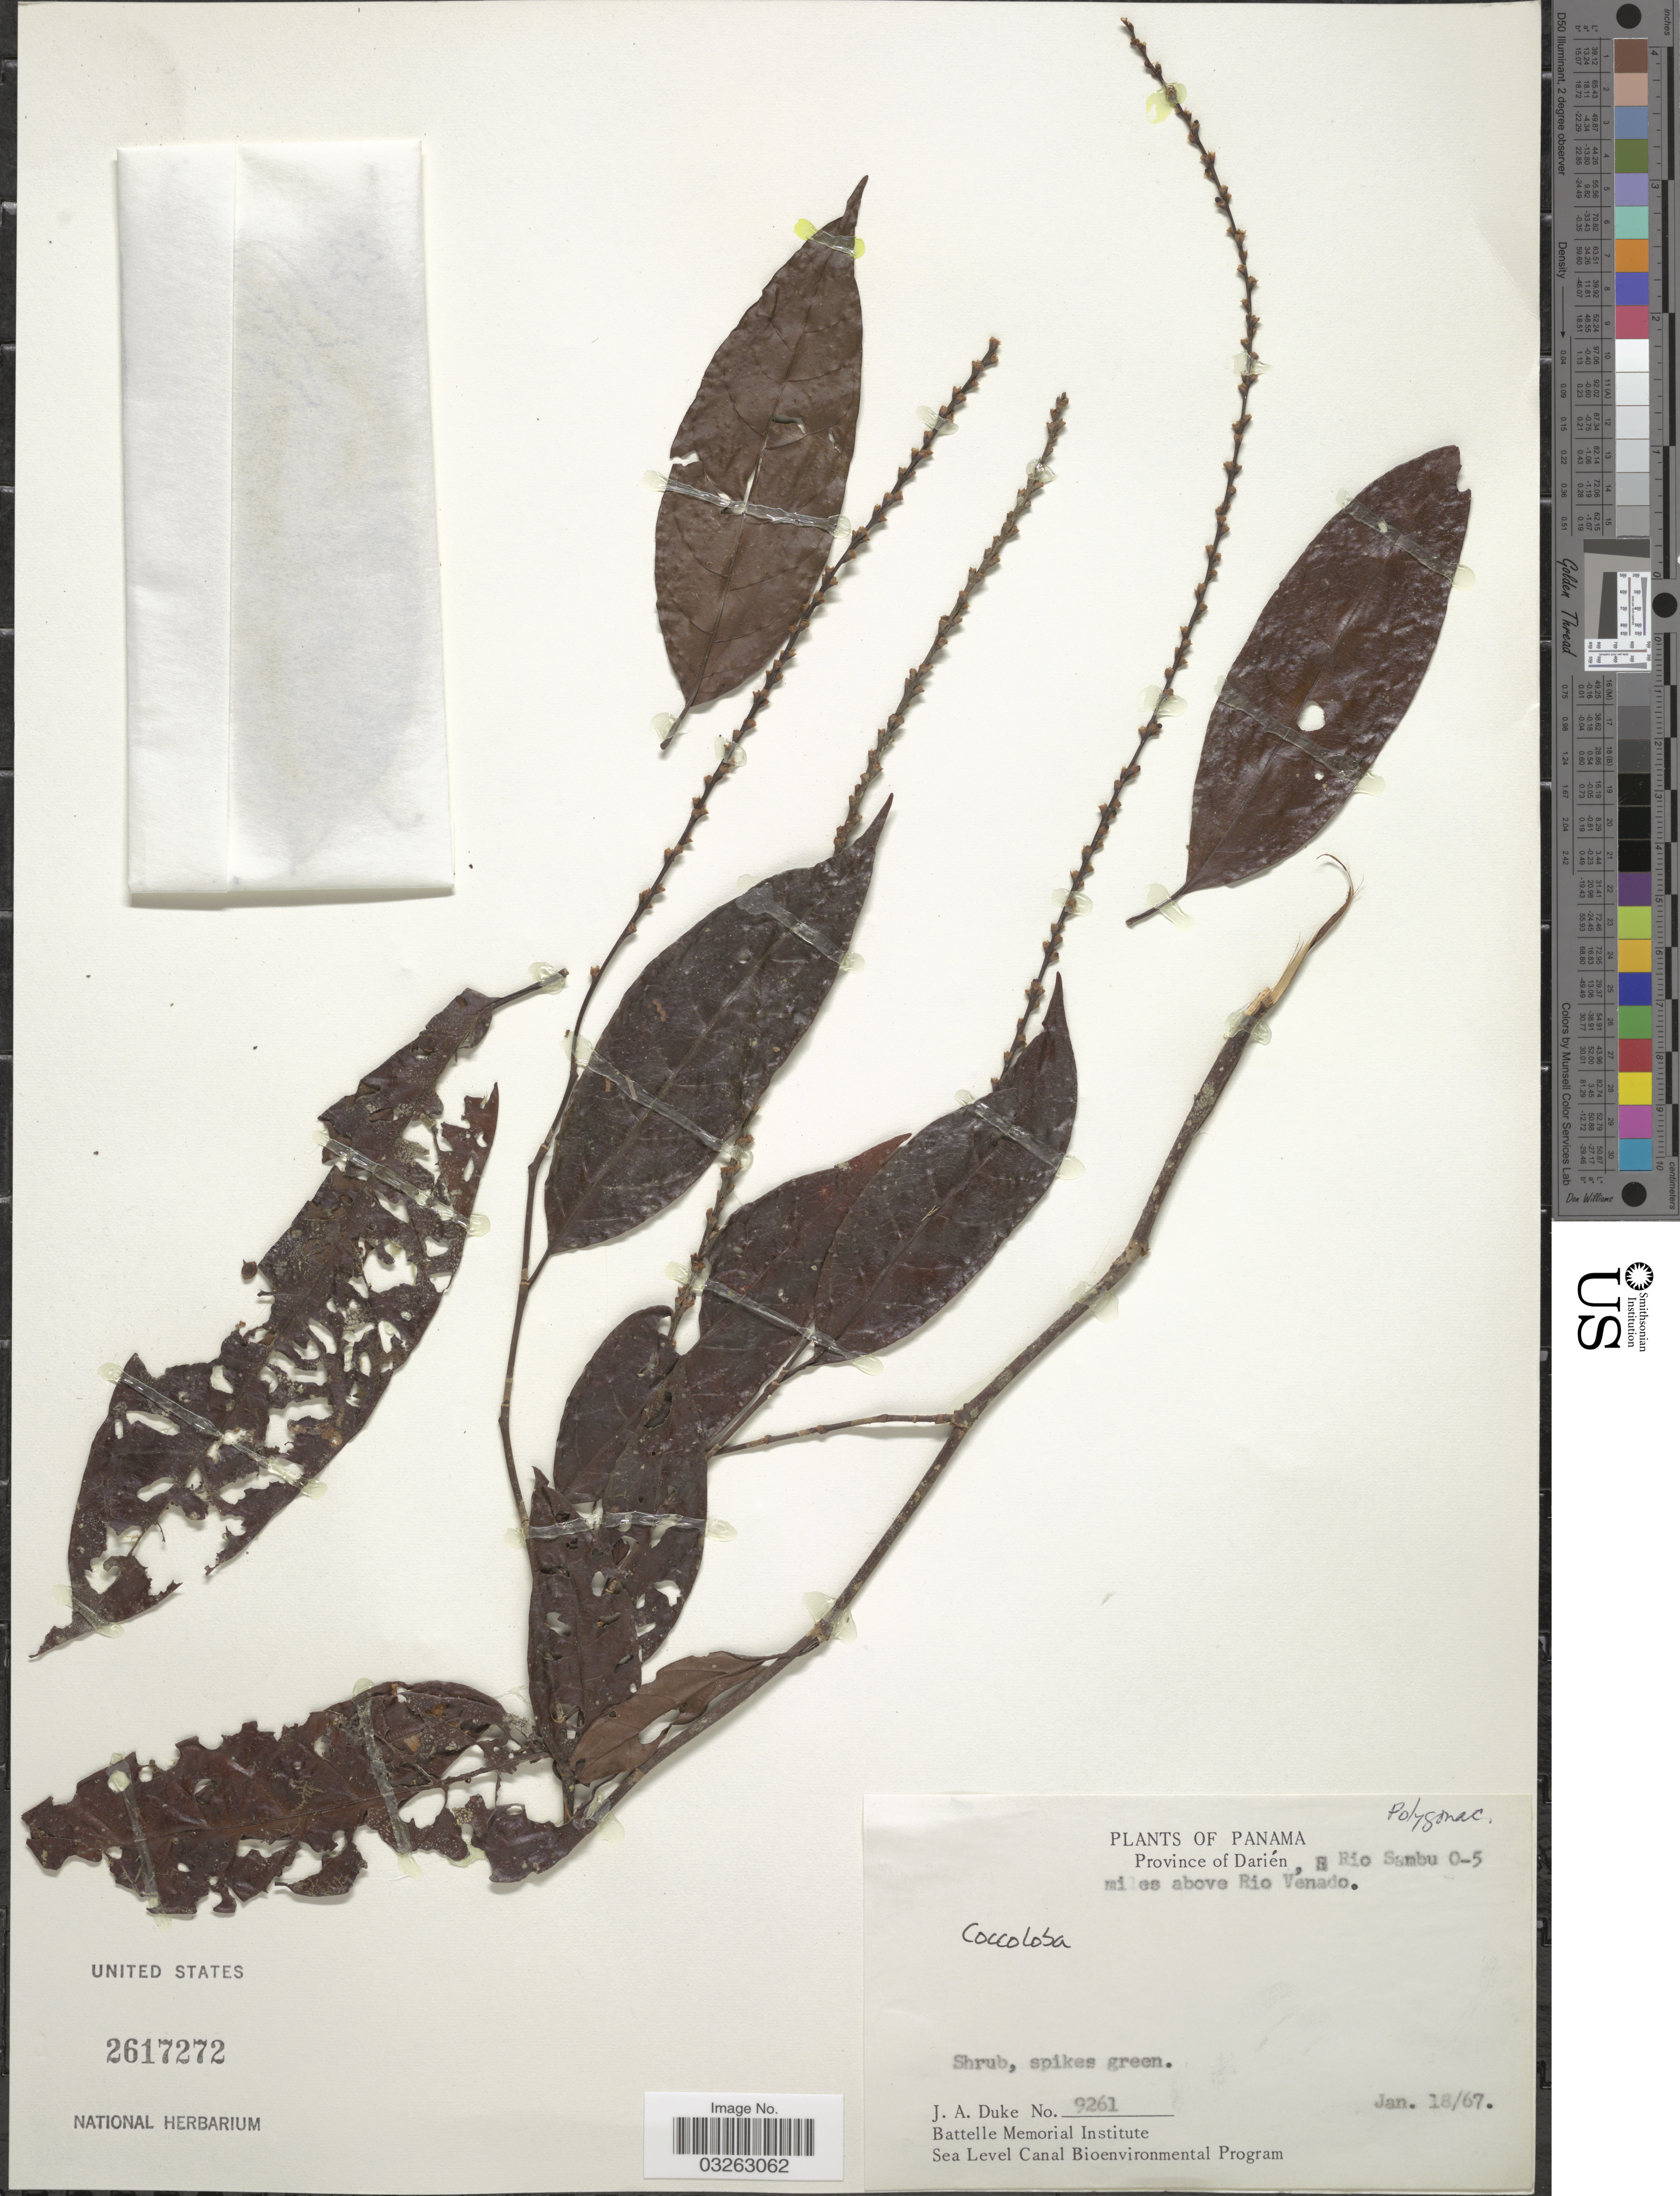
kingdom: Plantae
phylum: Tracheophyta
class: Magnoliopsida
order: Caryophyllales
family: Polygonaceae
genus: Coccoloba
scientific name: Coccoloba sp.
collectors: J. A. Duke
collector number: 9261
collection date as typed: Transcribed d/m/y: 18/1/67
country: Panama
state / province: Darién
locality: Rio Sambu 0-5 mi es above Rio Venado.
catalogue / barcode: US 2617272